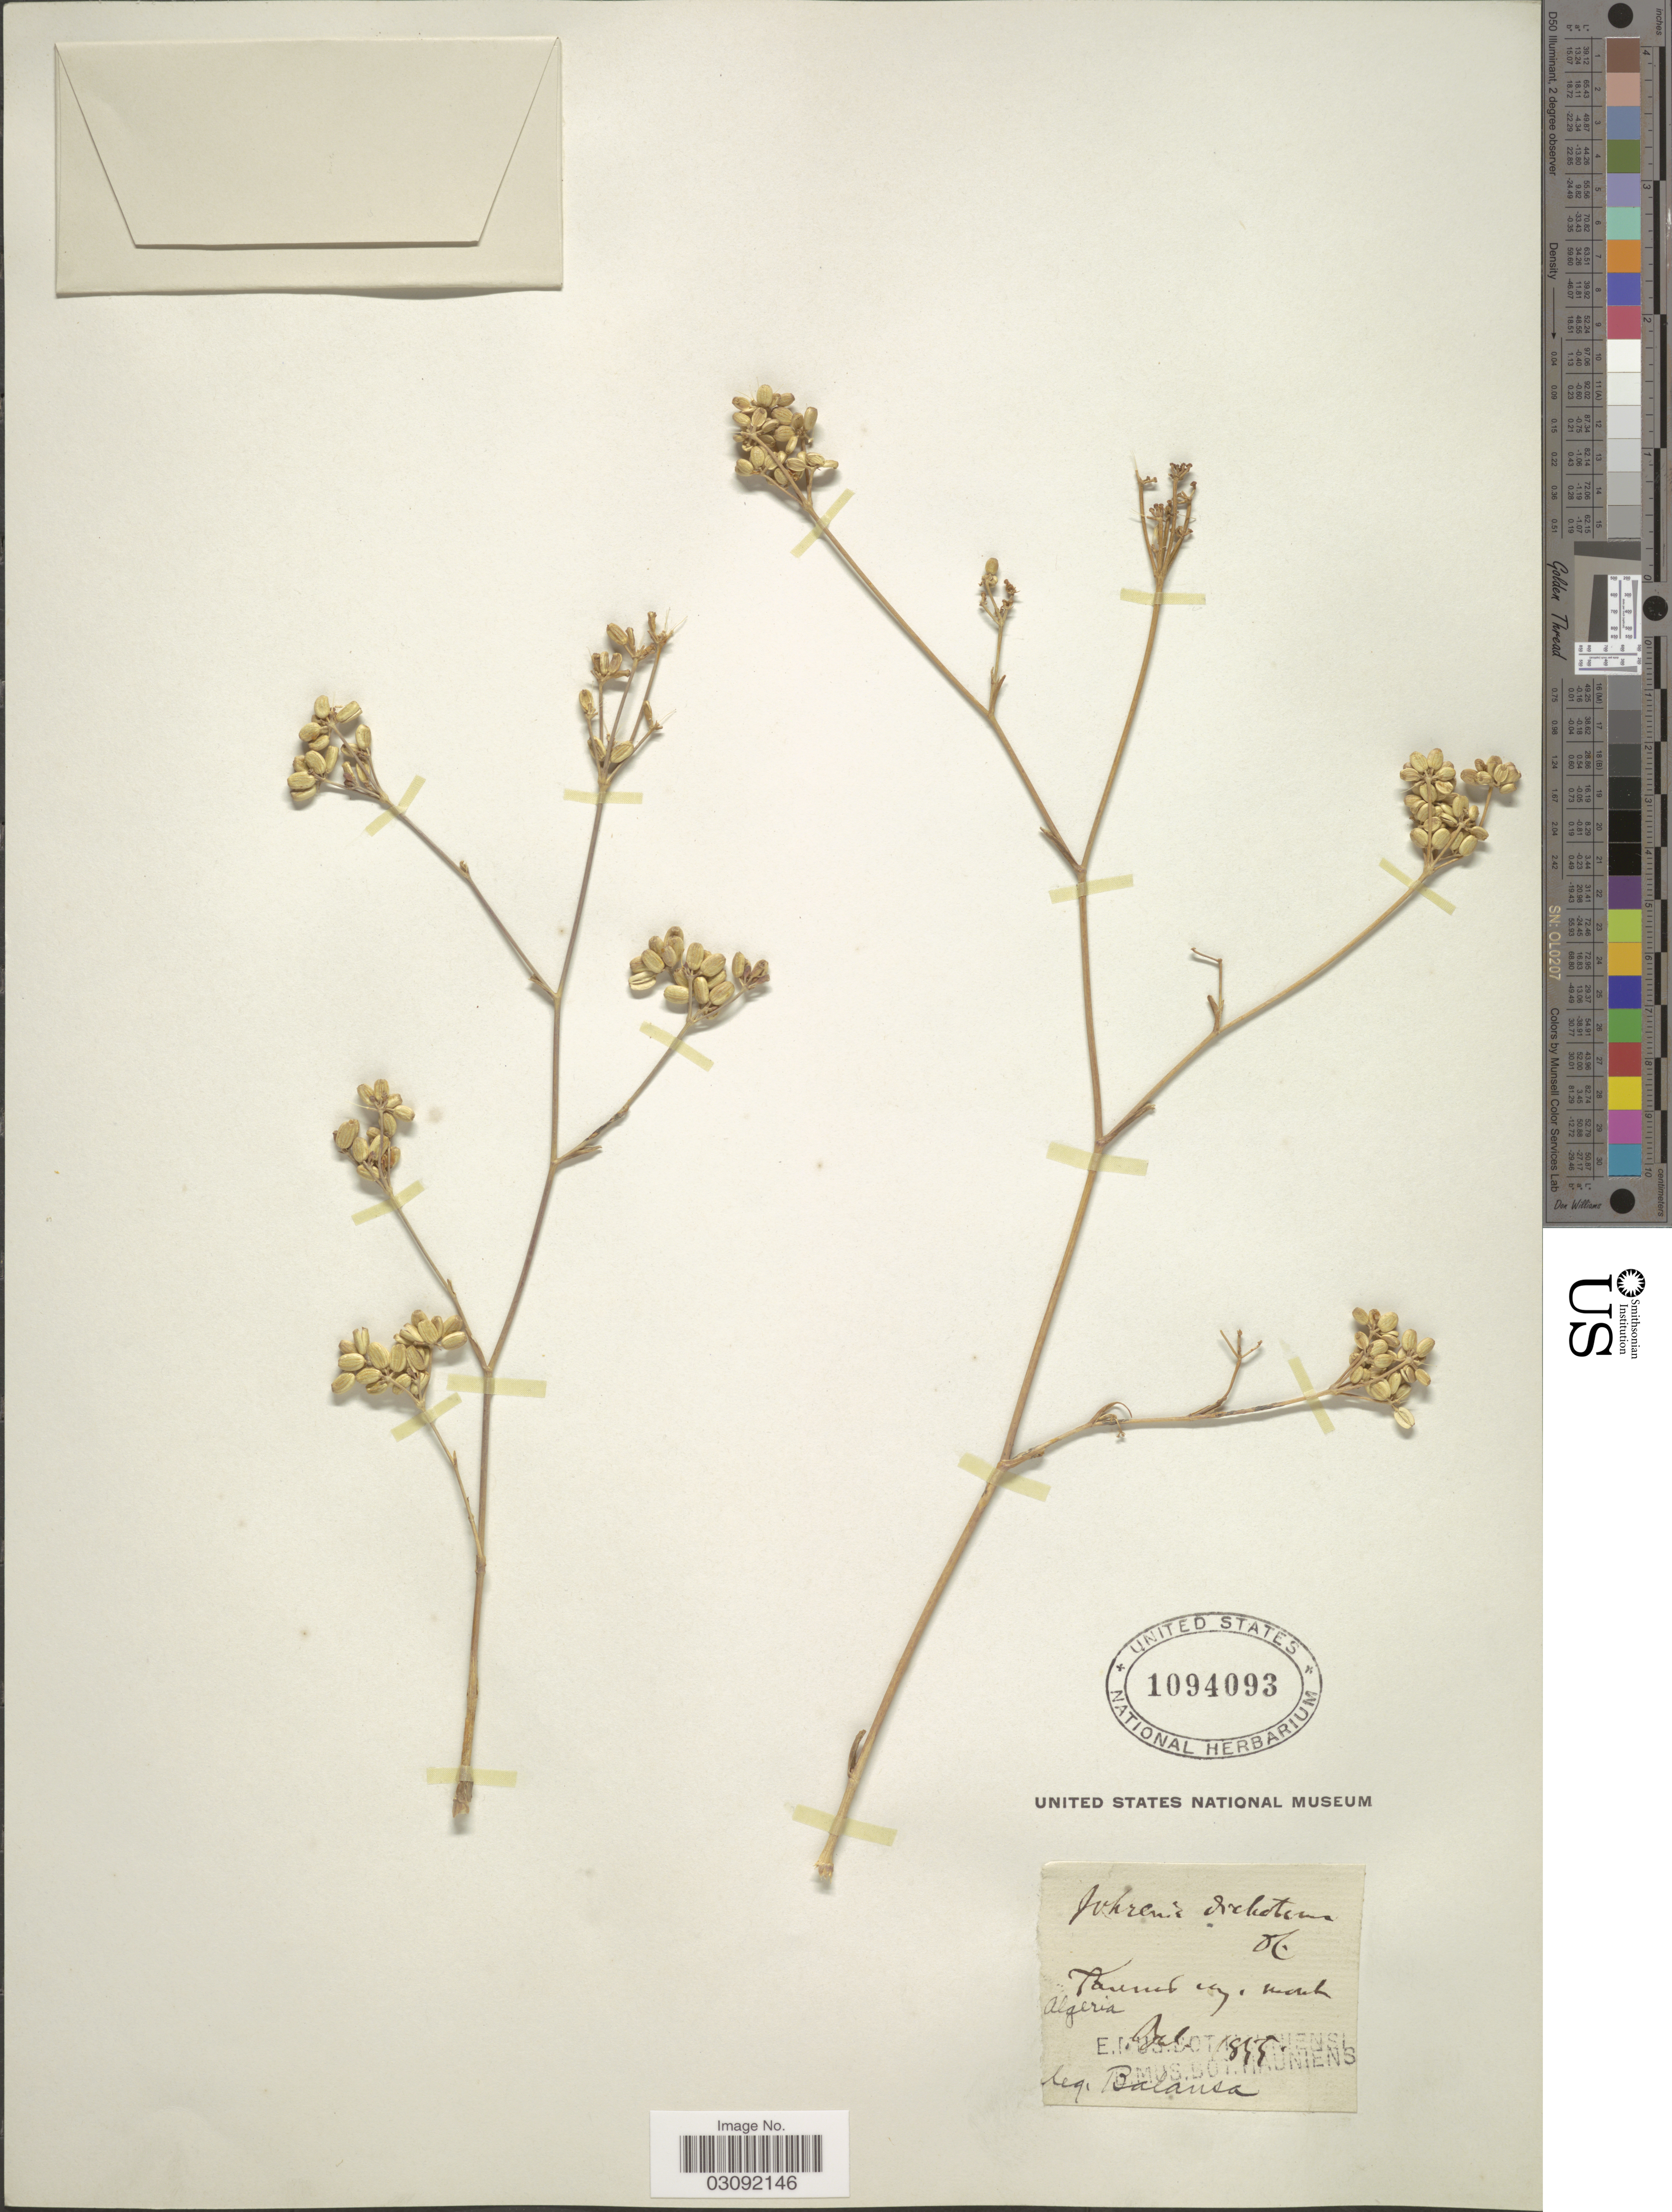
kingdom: Plantae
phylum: Tracheophyta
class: Magnoliopsida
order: Apiales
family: Apiaceae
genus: Johrenia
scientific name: Johrenia dichotoma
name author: DC.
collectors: -. Balansa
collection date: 1855-04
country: Algeria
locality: Taurus uy. mach. [interpreted] ["Algeria" written on label, but possibly Turkey?]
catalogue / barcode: US 1094093